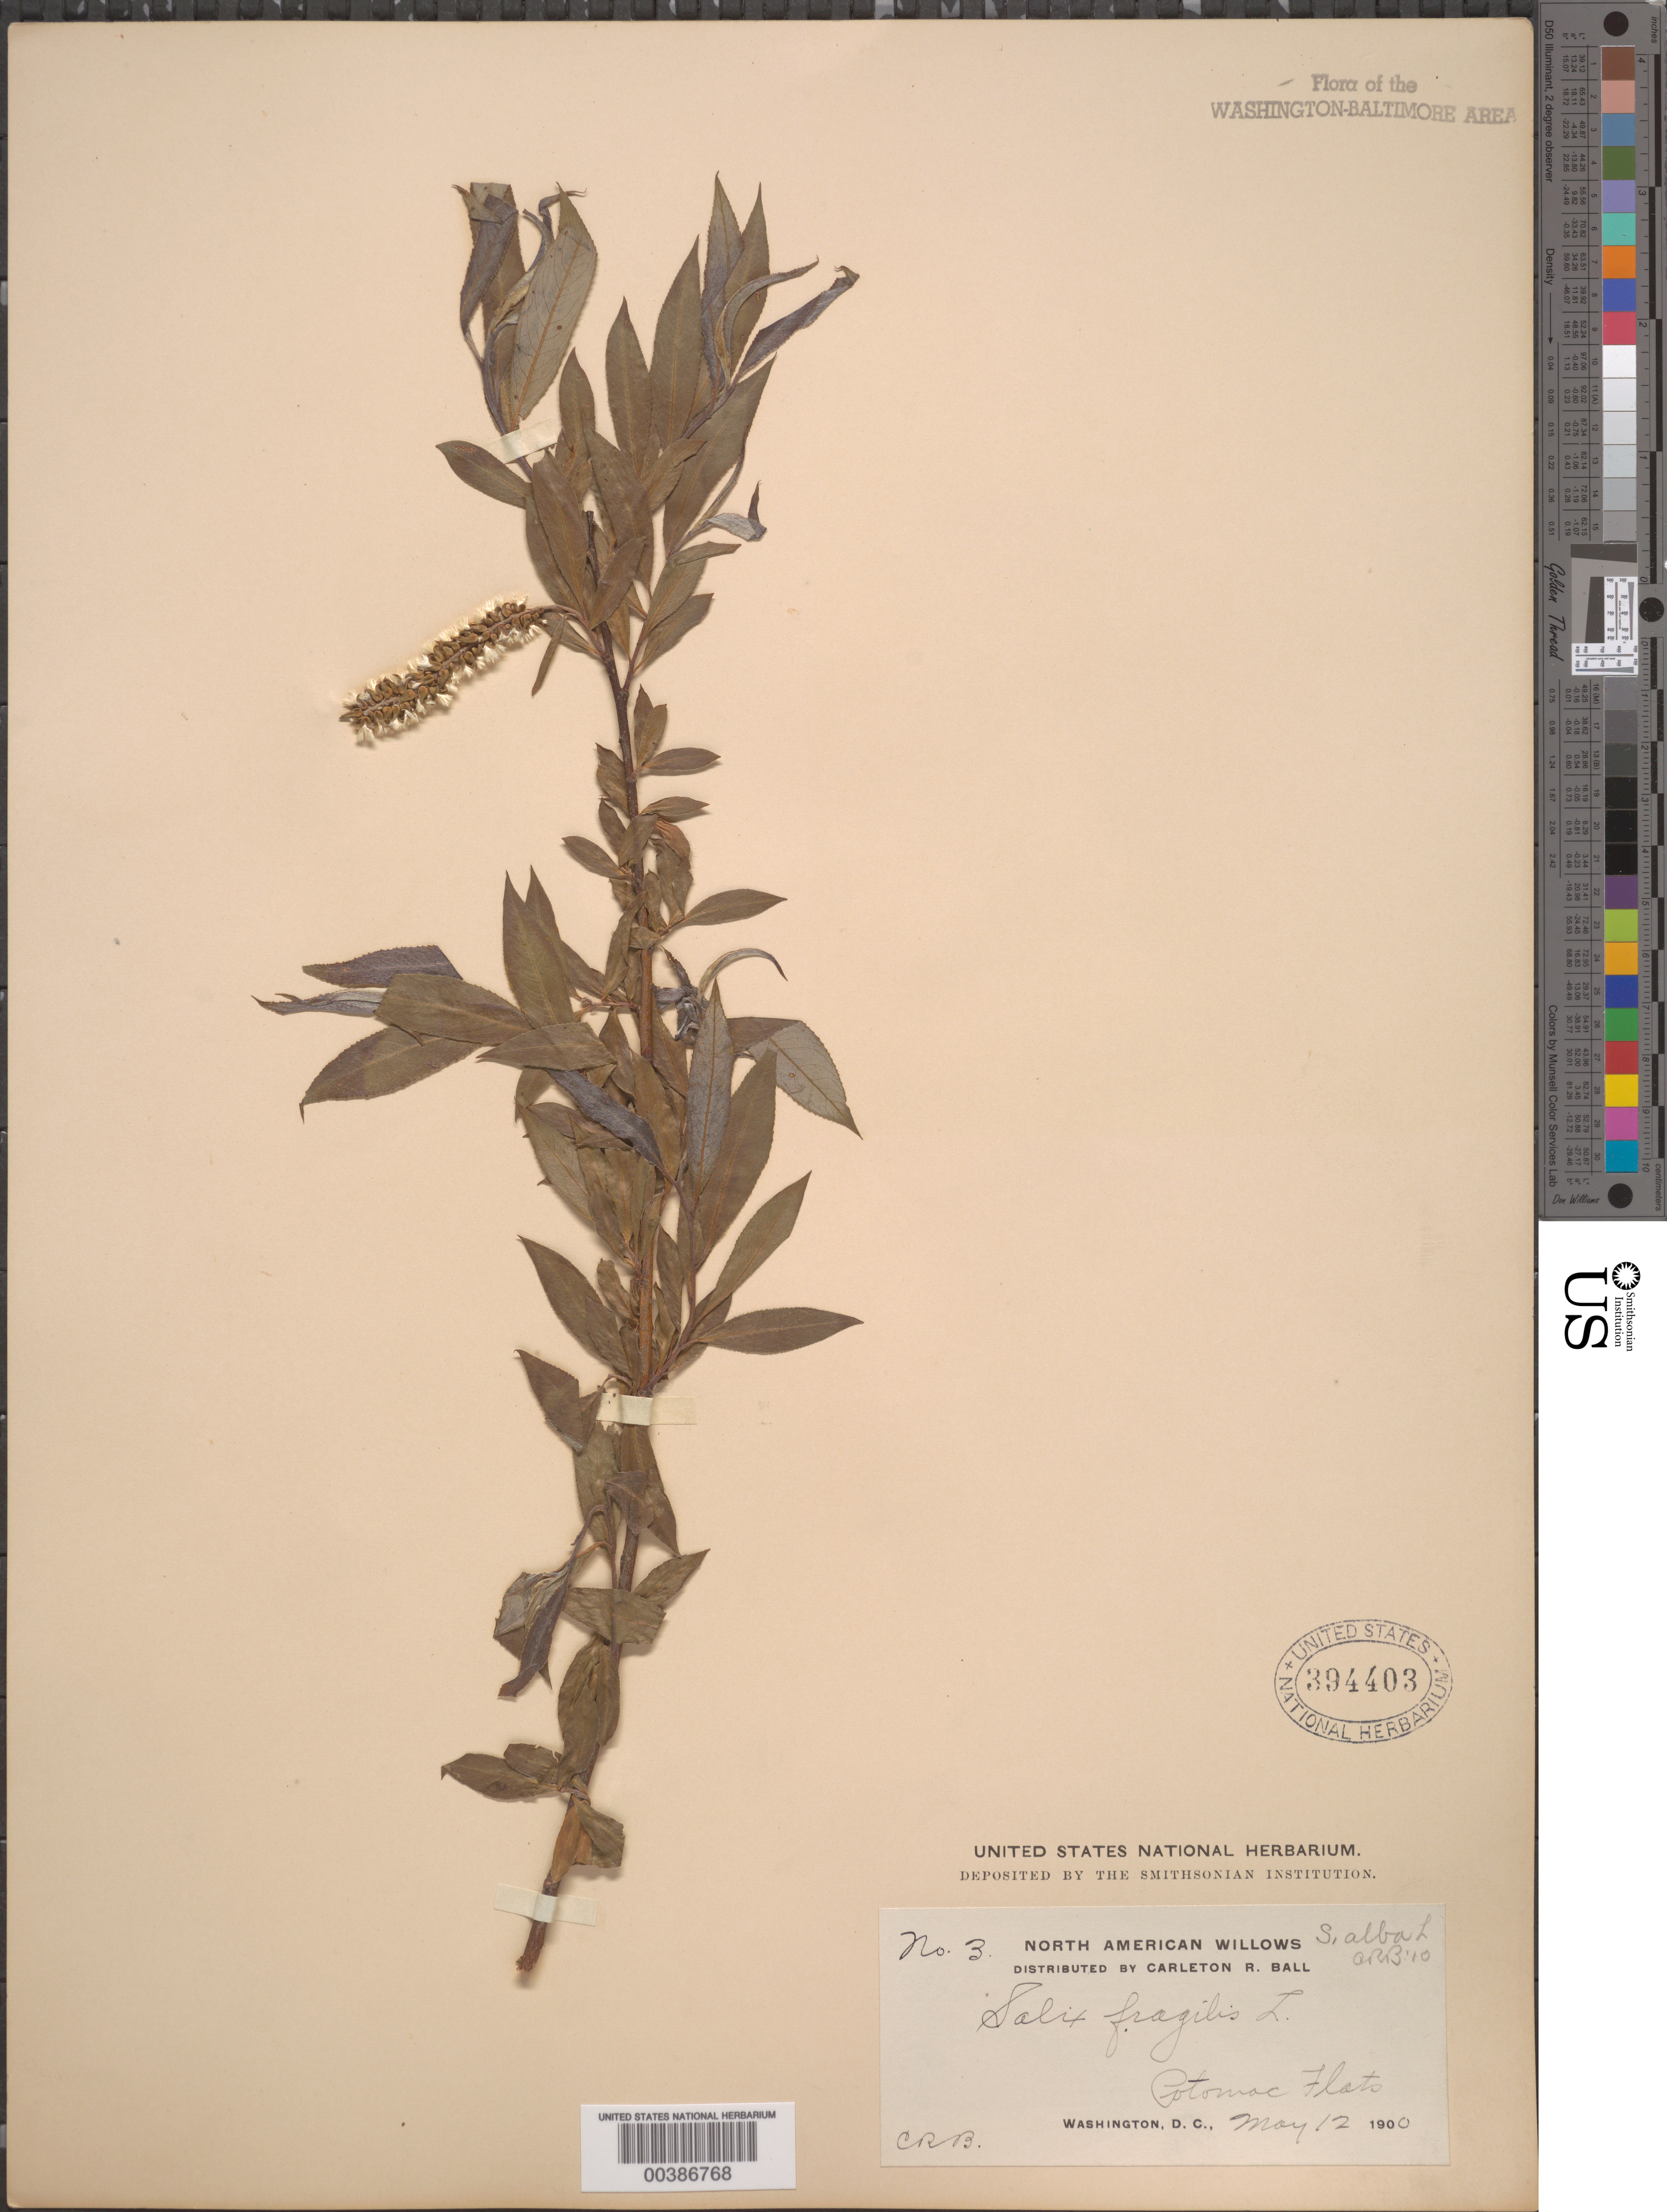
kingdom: Plantae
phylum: Tracheophyta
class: Magnoliopsida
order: Malpighiales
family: Salicaceae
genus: Salix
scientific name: Salix alba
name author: L.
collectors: C. R. Ball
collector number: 3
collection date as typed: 12 May 1900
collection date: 1900-05-12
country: United States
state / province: District of Columbia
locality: Potomac Flats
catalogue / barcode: US 394403